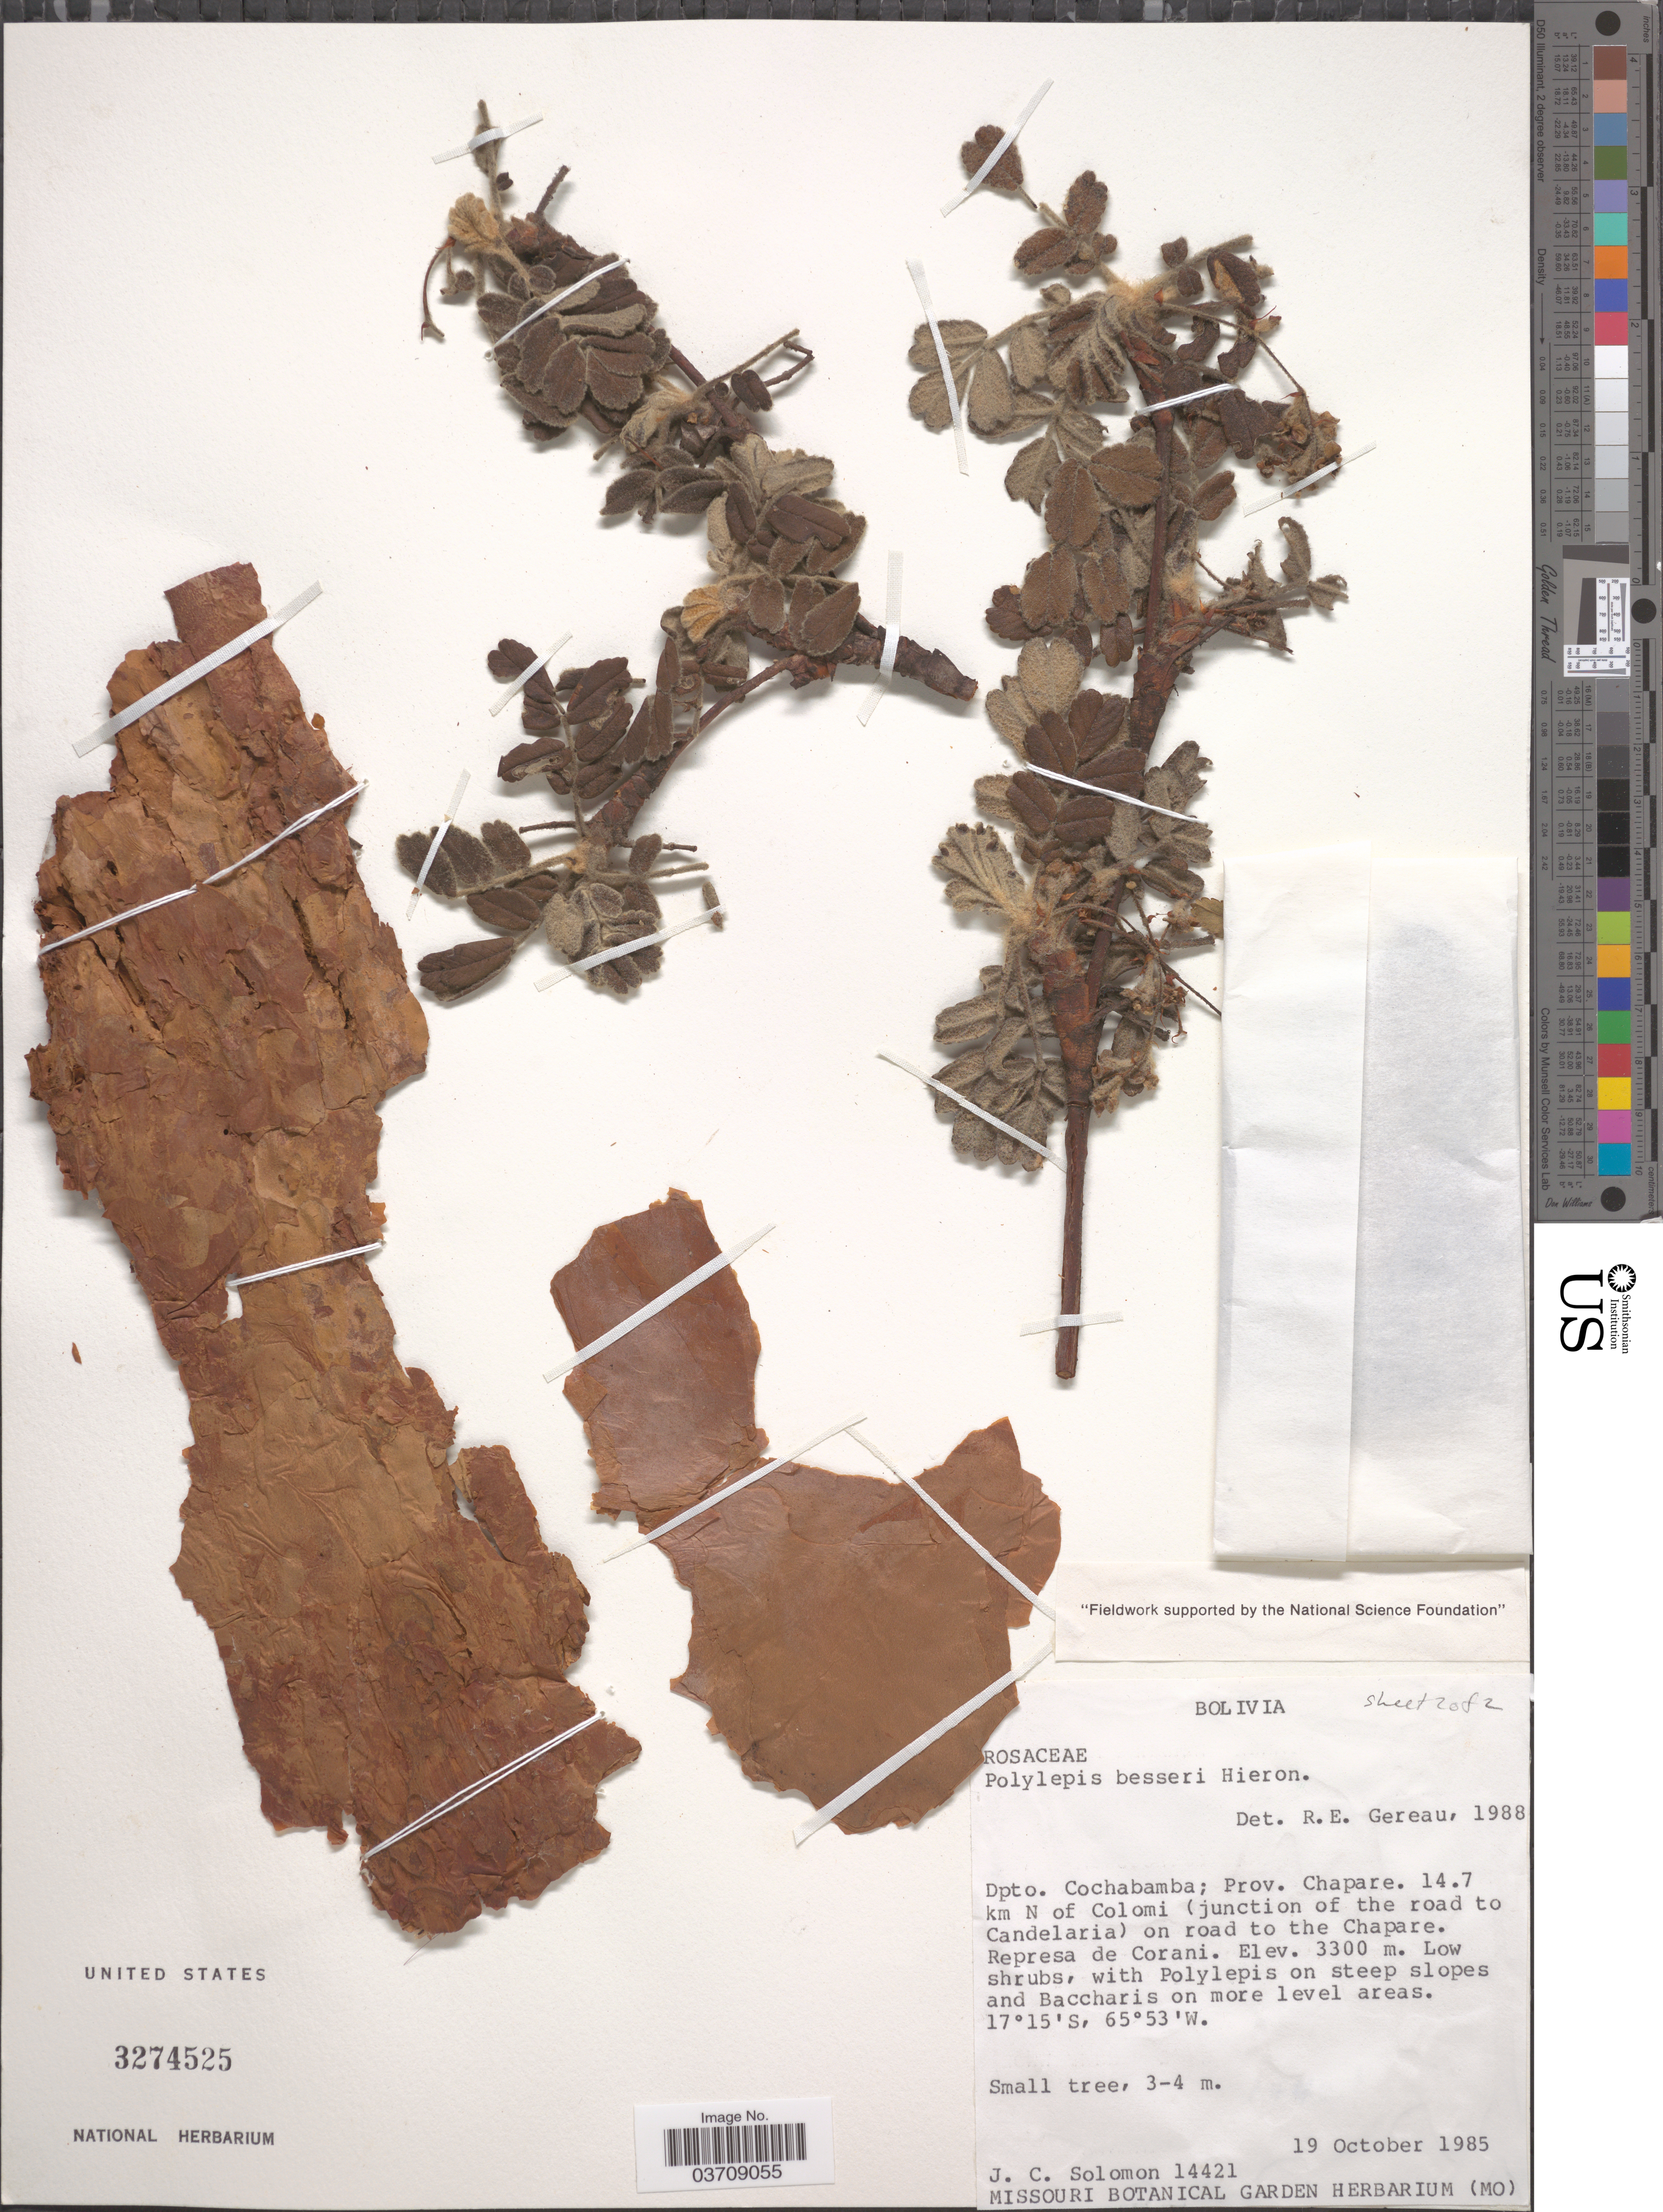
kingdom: Plantae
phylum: Tracheophyta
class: Magnoliopsida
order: Rosales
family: Rosaceae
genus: Polylepis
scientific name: Polylepis besseri subsp. besseri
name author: Hieron.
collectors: J. C. Solomon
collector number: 14421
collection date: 1985-10-19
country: Bolivia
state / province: Cochabamba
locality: Dpto. Cochabamba; Prov. Chapare. 14.7 km N of Colomi (junction of the road to Candelaria) on road to the Chapare. Represa de Corani.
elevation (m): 3300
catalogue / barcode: US 3274525